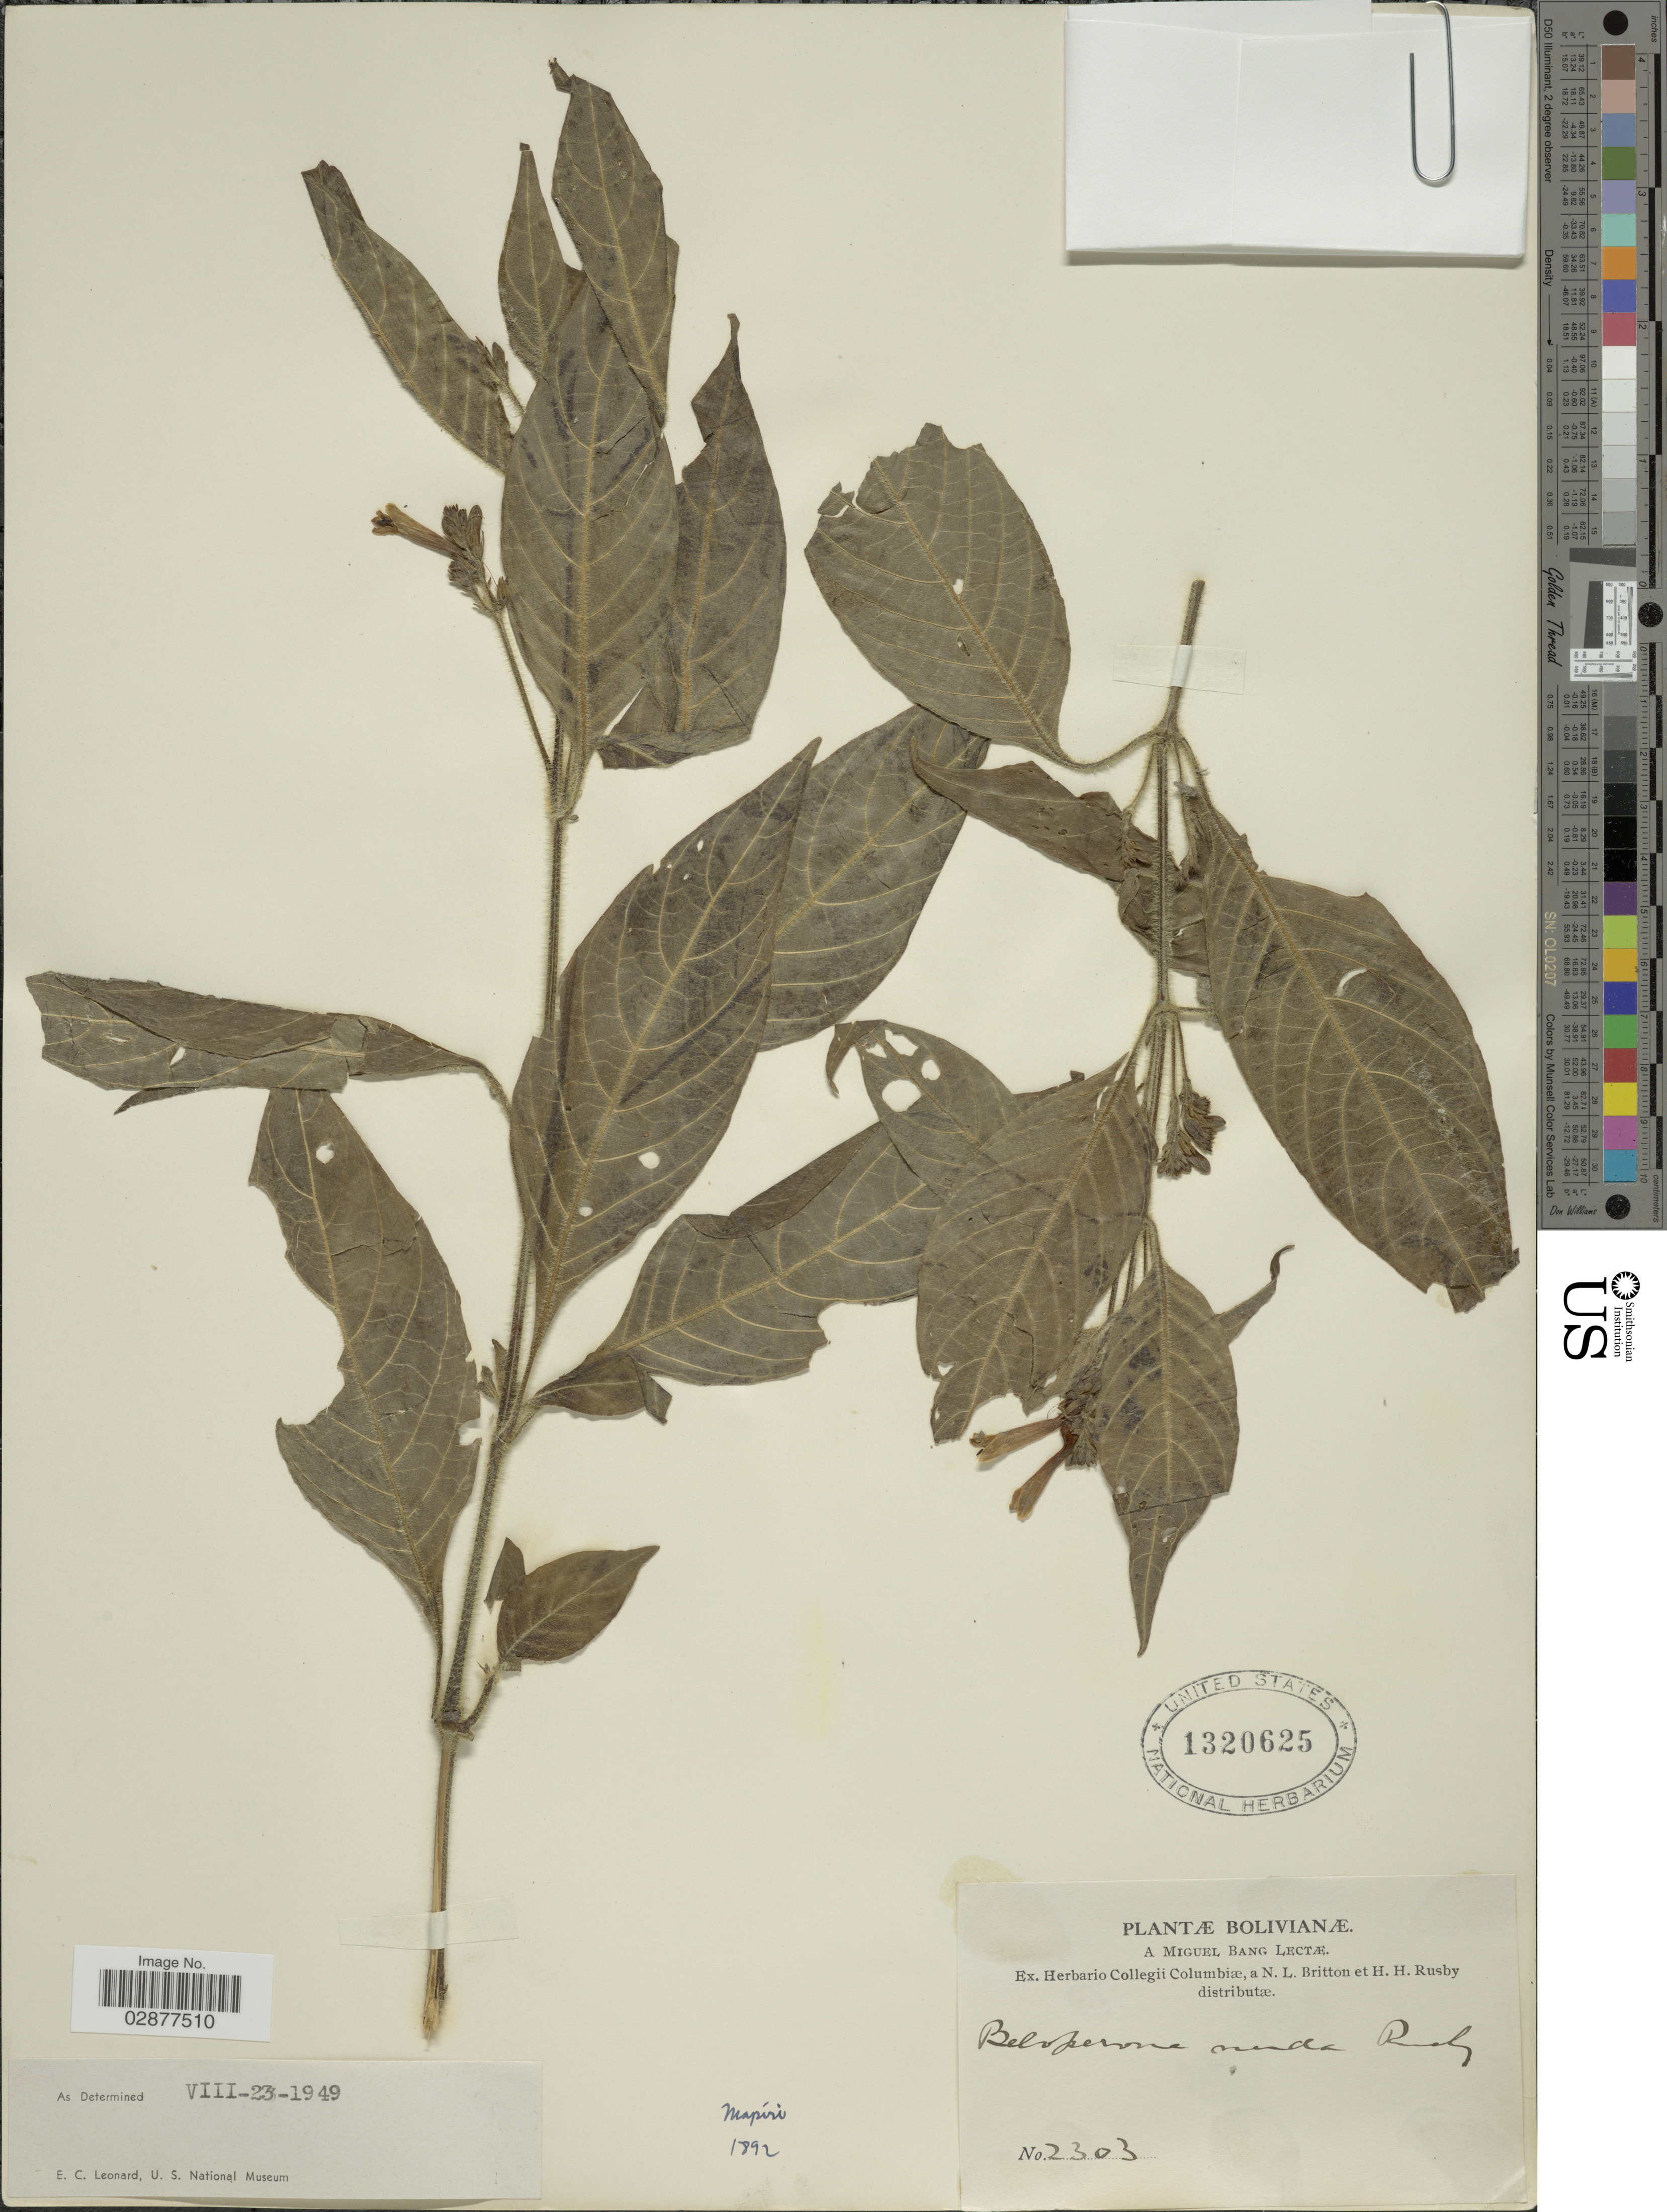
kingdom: Plantae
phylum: Tracheophyta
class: Magnoliopsida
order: Lamiales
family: Acanthaceae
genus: Justicia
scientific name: Justicia boliviensis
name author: (Bremek.) V.A.W. Graham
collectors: M. Bang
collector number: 2303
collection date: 1892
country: Bolivia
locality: Mapiri.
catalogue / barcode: US 1320625